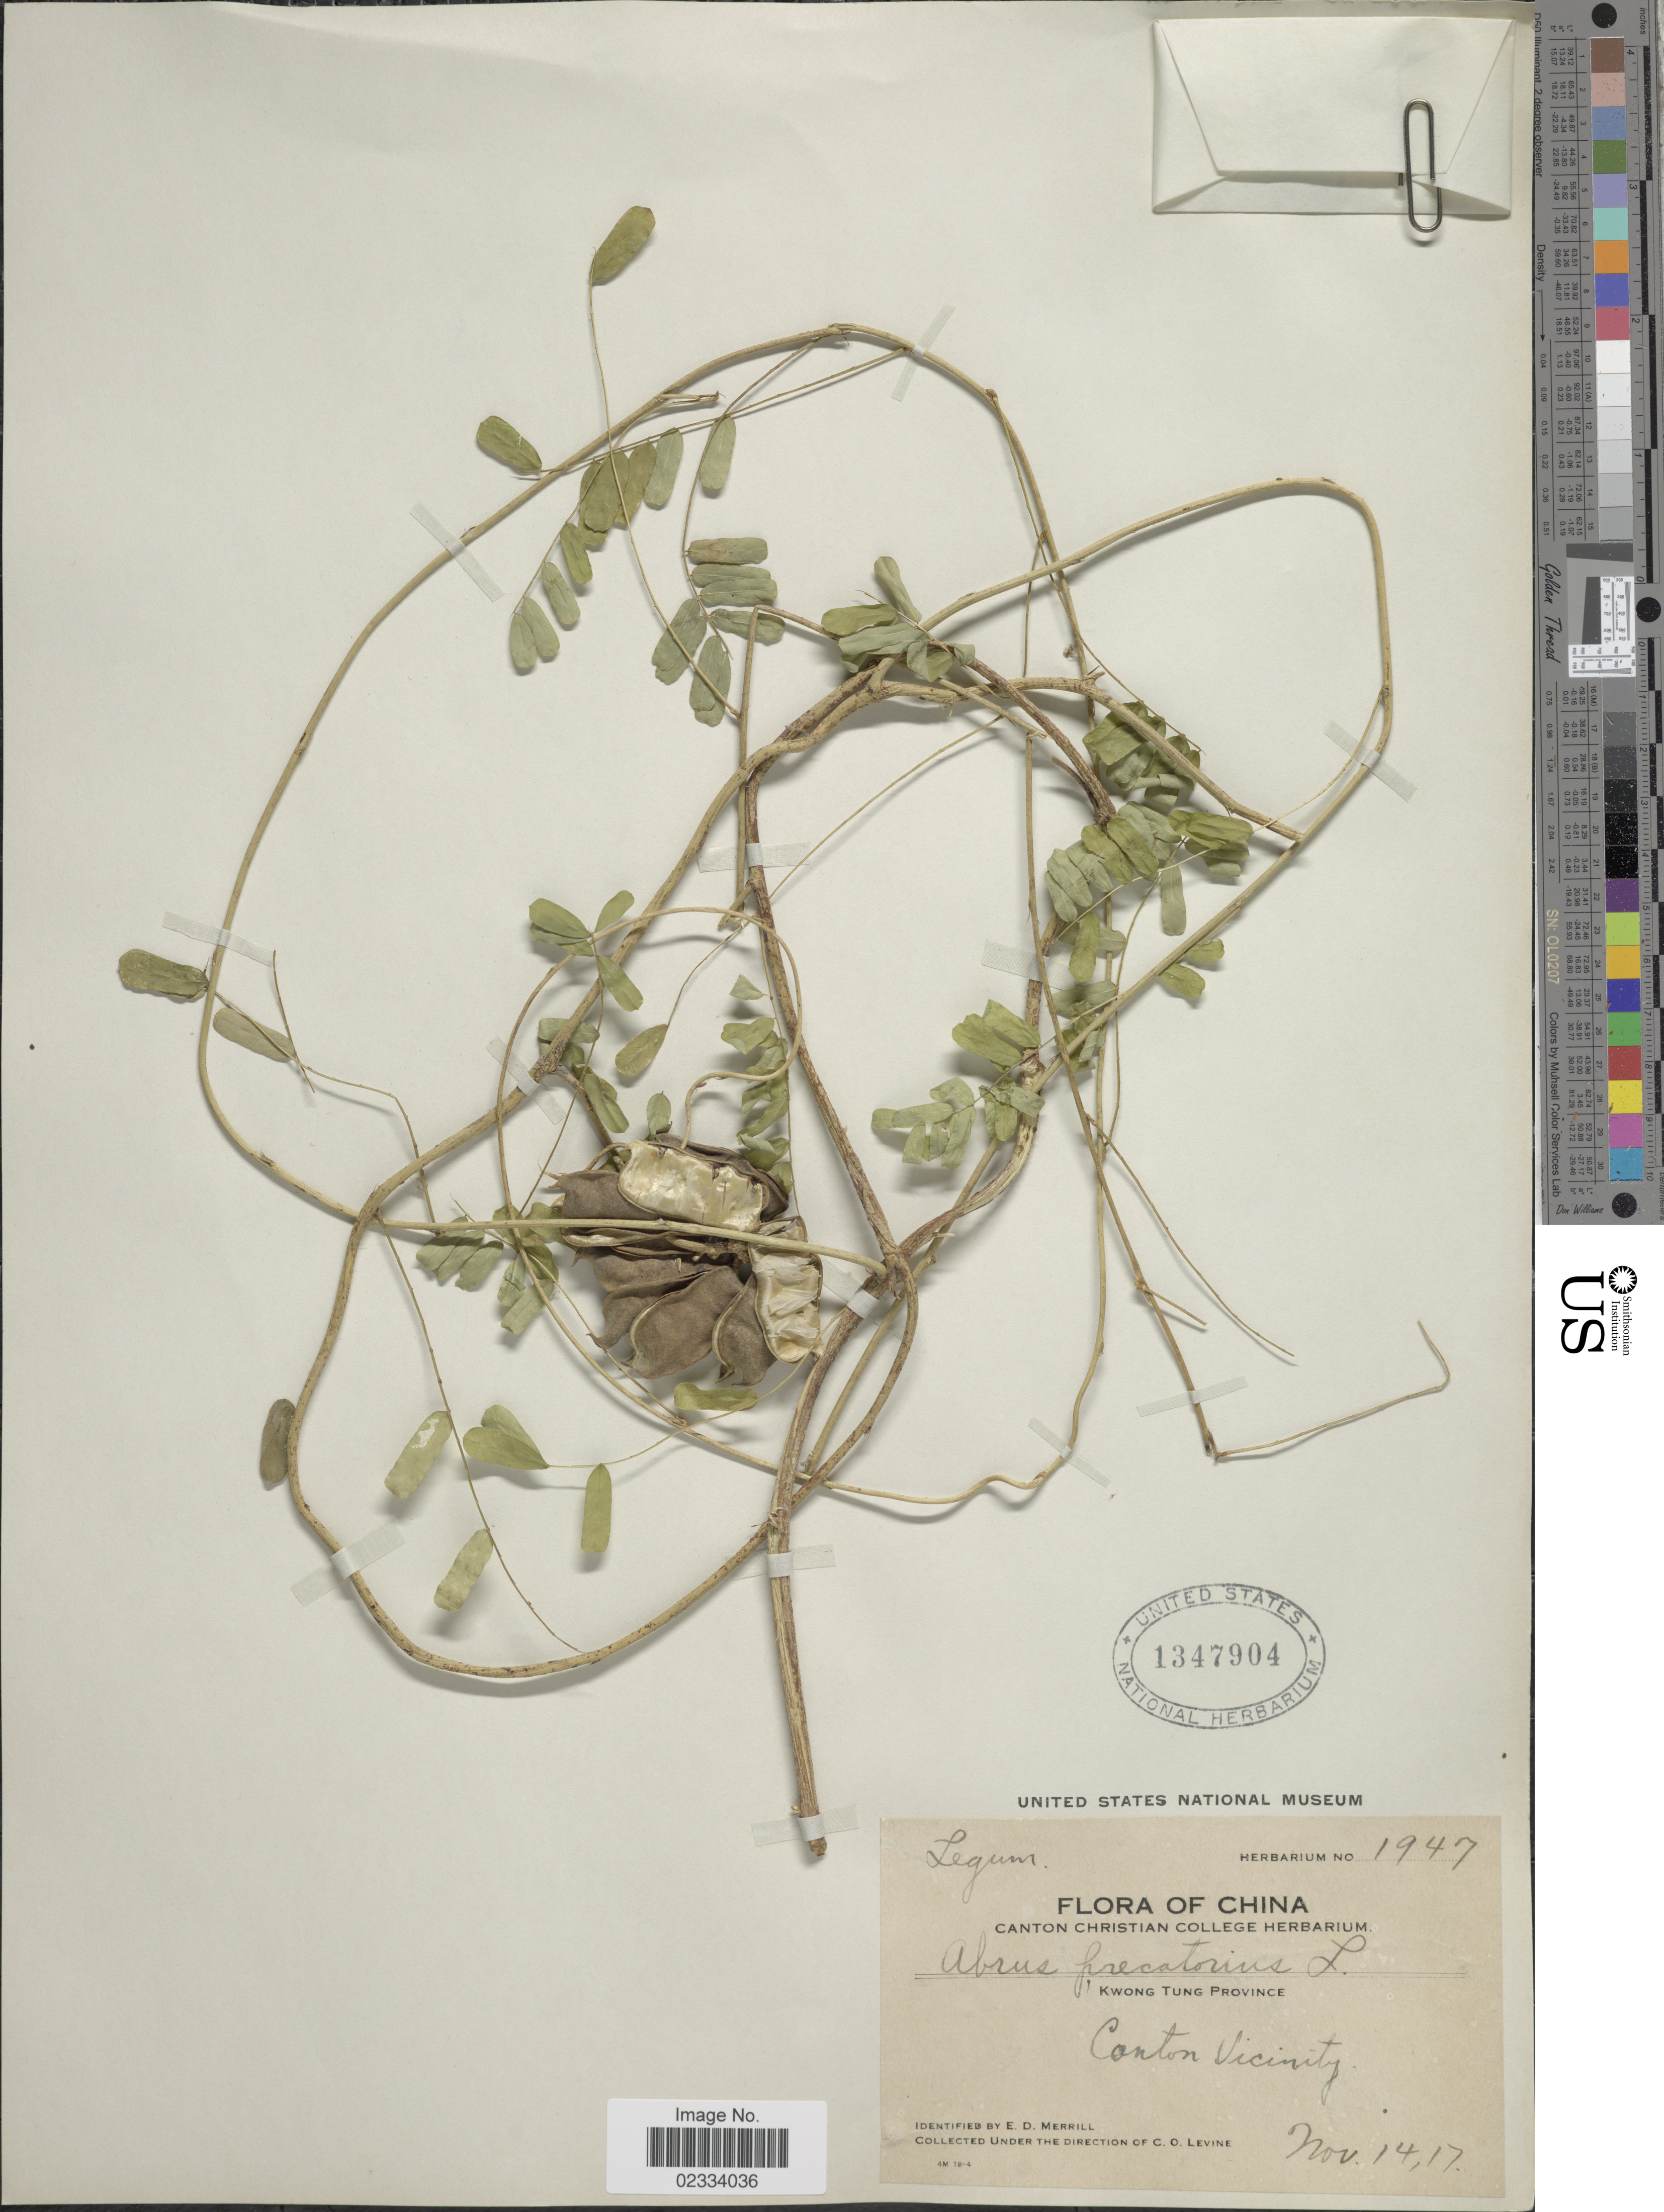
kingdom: Plantae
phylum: Tracheophyta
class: Magnoliopsida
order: Fabales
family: Fabaceae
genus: Abrus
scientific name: Abrus precatorius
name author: L.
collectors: C. O. Levine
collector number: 1947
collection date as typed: Transcribed d/m/y: 14/11/17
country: China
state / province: Guangdong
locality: Kwong Tung Province. Canton Vicinity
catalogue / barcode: US 1347904